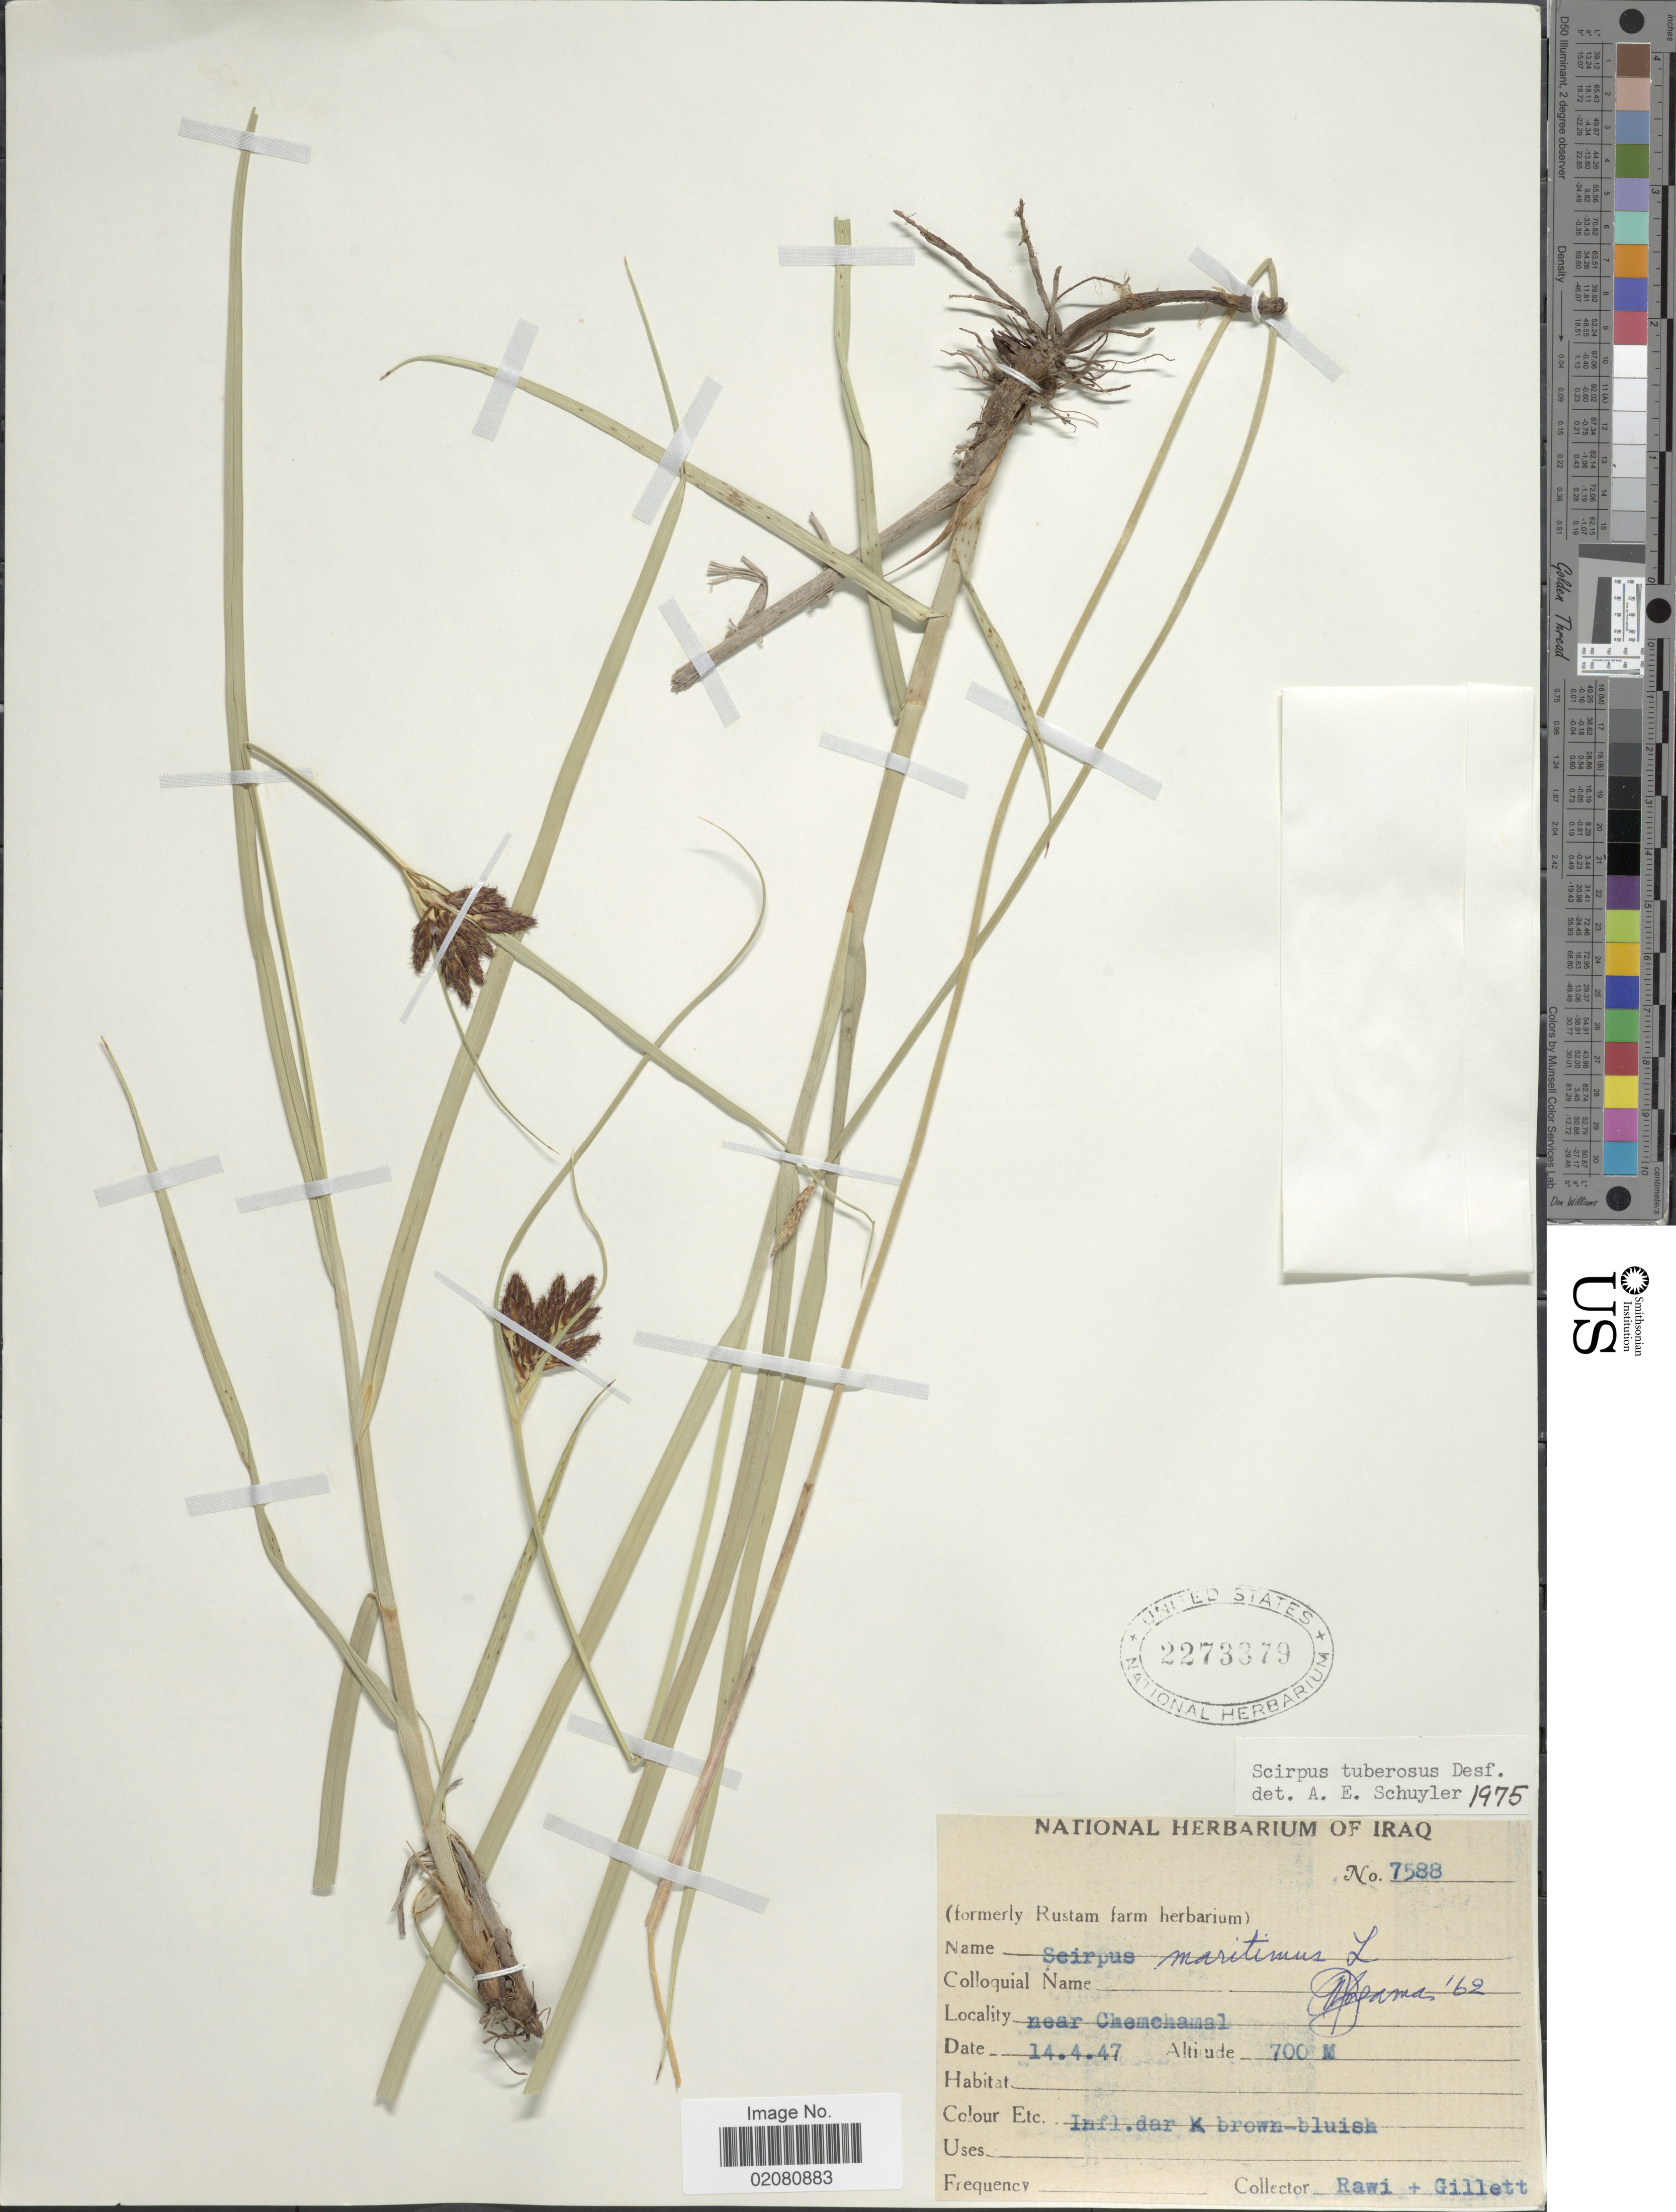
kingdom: Plantae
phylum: Tracheophyta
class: Liliopsida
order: Poales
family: Cyperaceae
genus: Bolboschoenus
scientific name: Bolboschoenus glaucus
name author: (Lam.) S.G. Sm.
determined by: Strong, Mark T., (BOT), Smithsonian Institution - National Museum of Natural History (UNITED STATES)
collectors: -. Rawi & Gillett, --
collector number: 7588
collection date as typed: Transcribed d/m/y: 14/4/47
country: Iraq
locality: Near Chemchamal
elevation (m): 700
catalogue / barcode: US 2273379